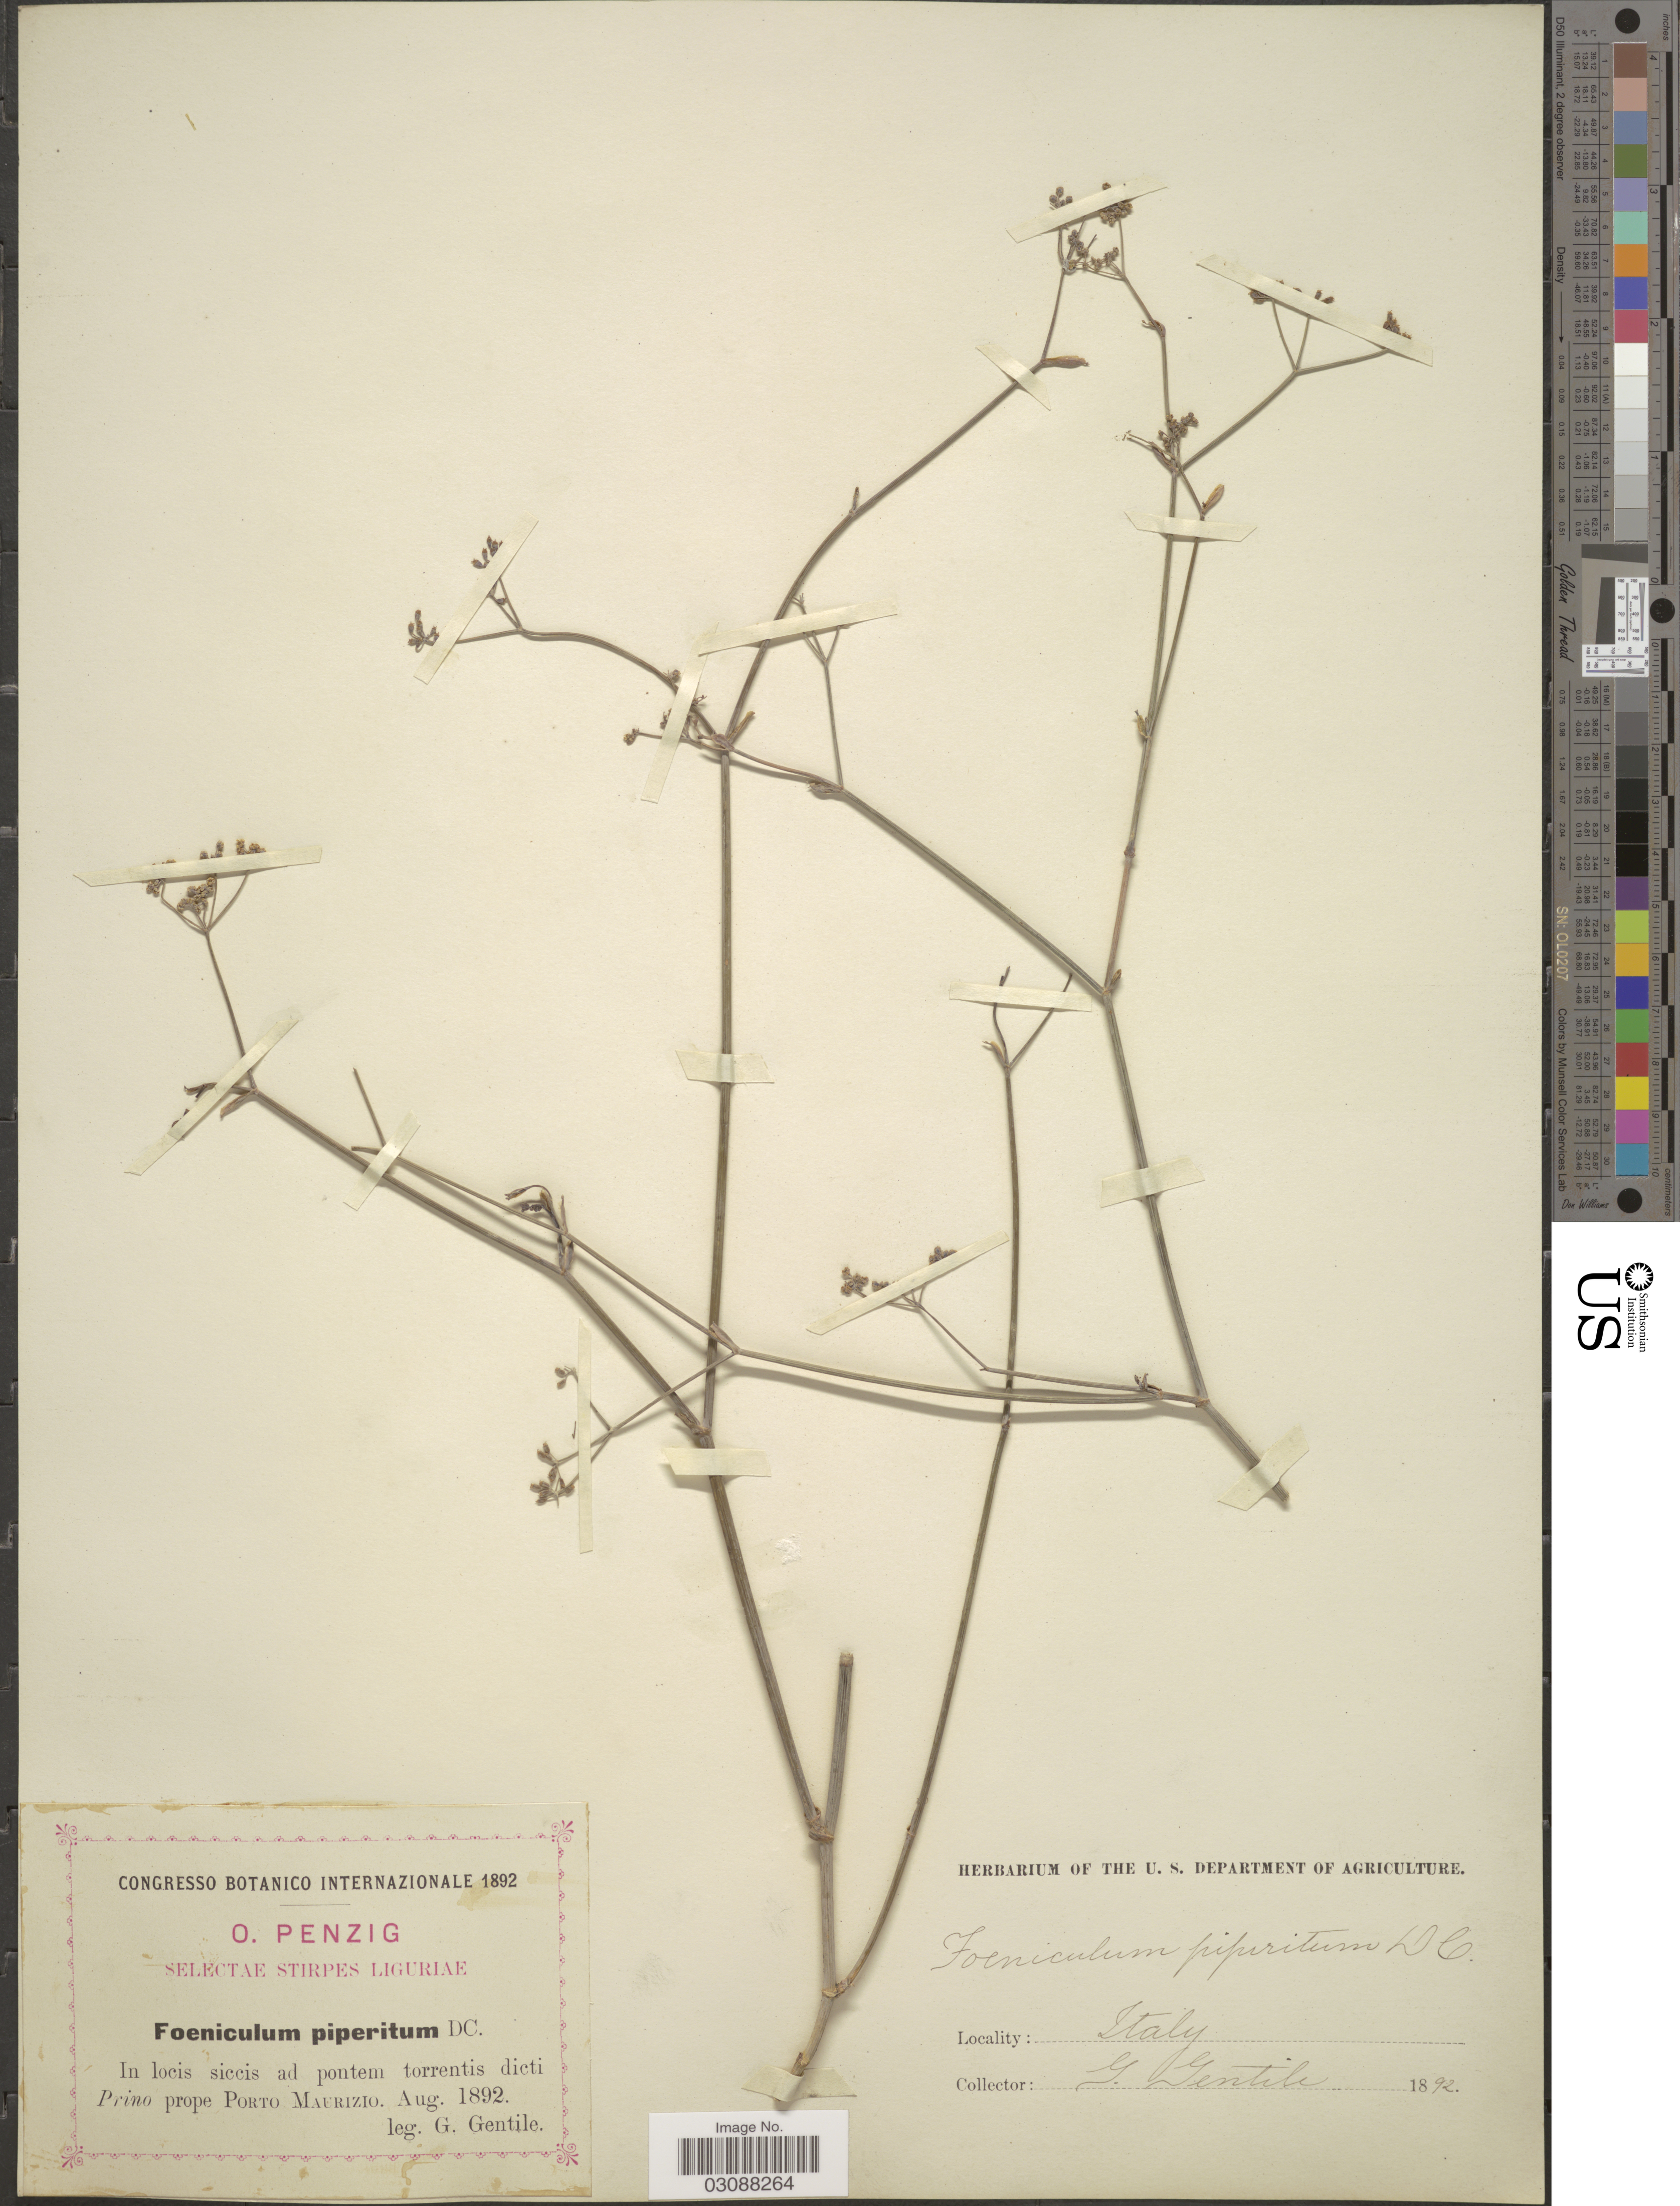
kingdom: Plantae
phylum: Tracheophyta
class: Magnoliopsida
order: Apiales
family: Apiaceae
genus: Foeniculum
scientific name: Foeniculum vulgare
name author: Mill.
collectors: G. Gentile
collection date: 1892-08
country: Italy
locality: Prino prope Porto Maurizio.